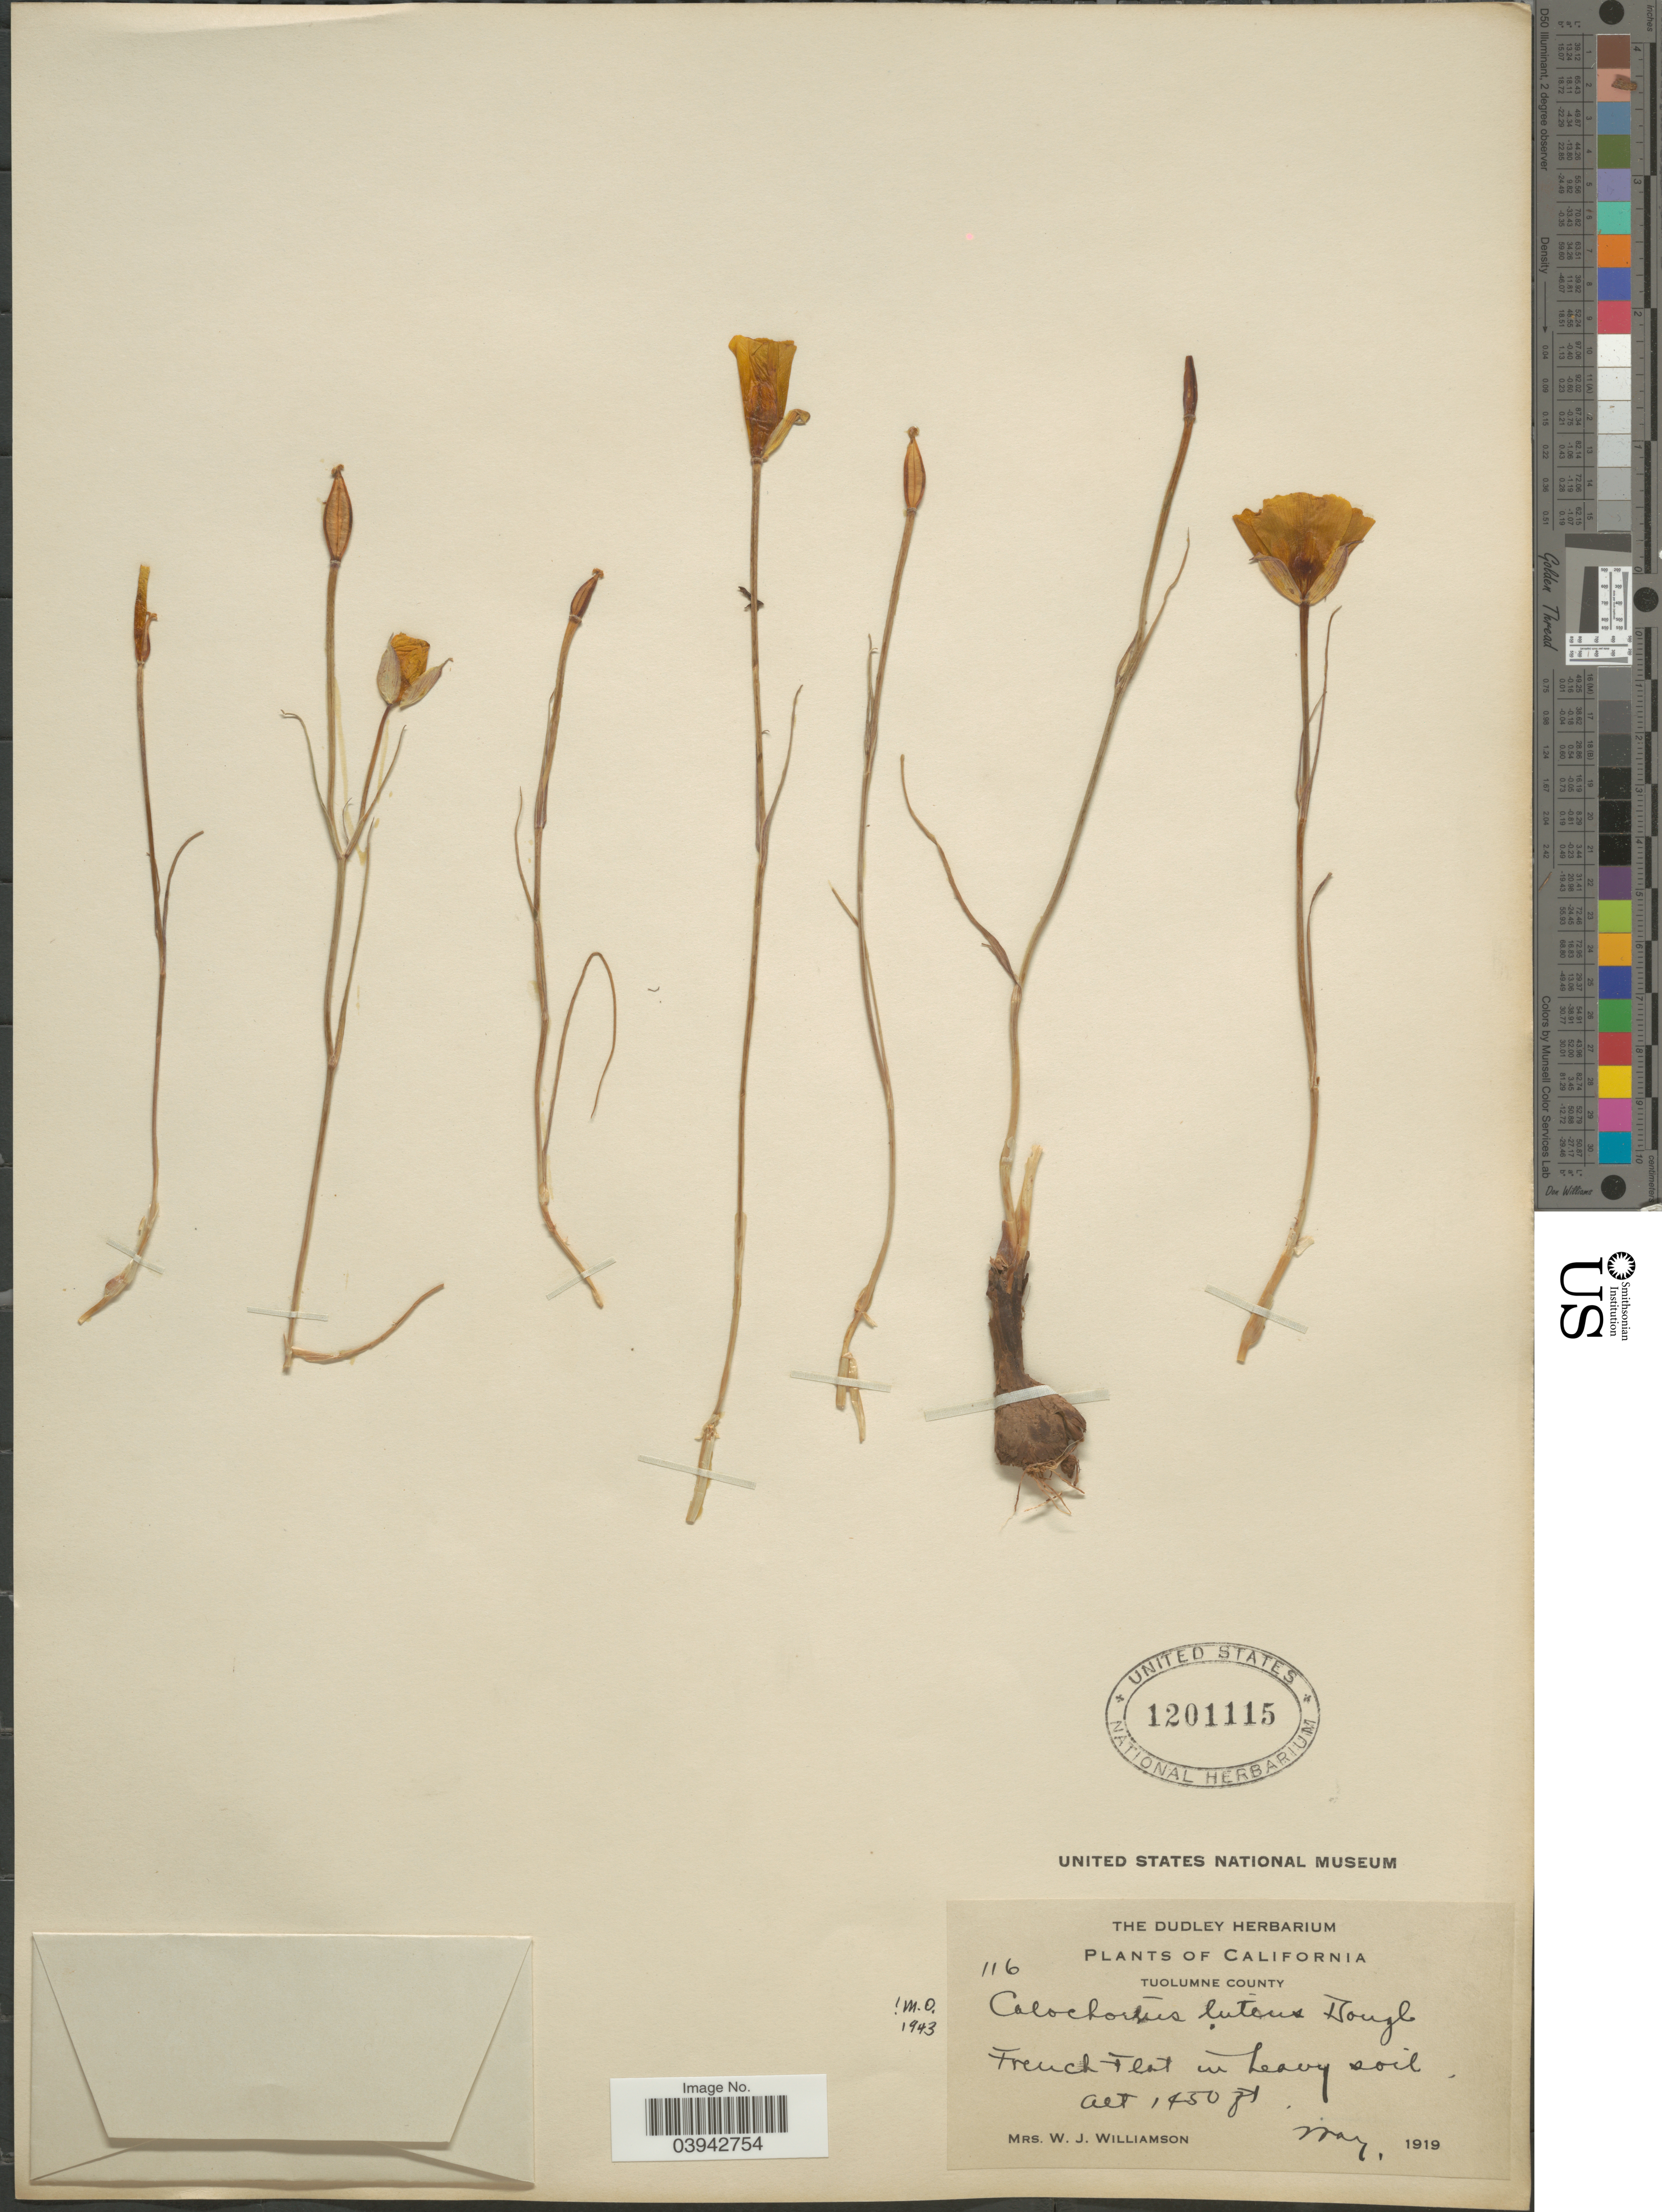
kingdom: Plantae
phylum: Tracheophyta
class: Liliopsida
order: Liliales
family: Liliaceae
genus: Calochortus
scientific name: Calochortus luteus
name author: Douglas ex Lindl.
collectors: W. Williamson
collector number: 116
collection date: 1919-05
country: United States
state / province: California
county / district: Tuolumne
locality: Tuolumne County. French Flat in leavy soil.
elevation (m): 442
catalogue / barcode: US 1201115